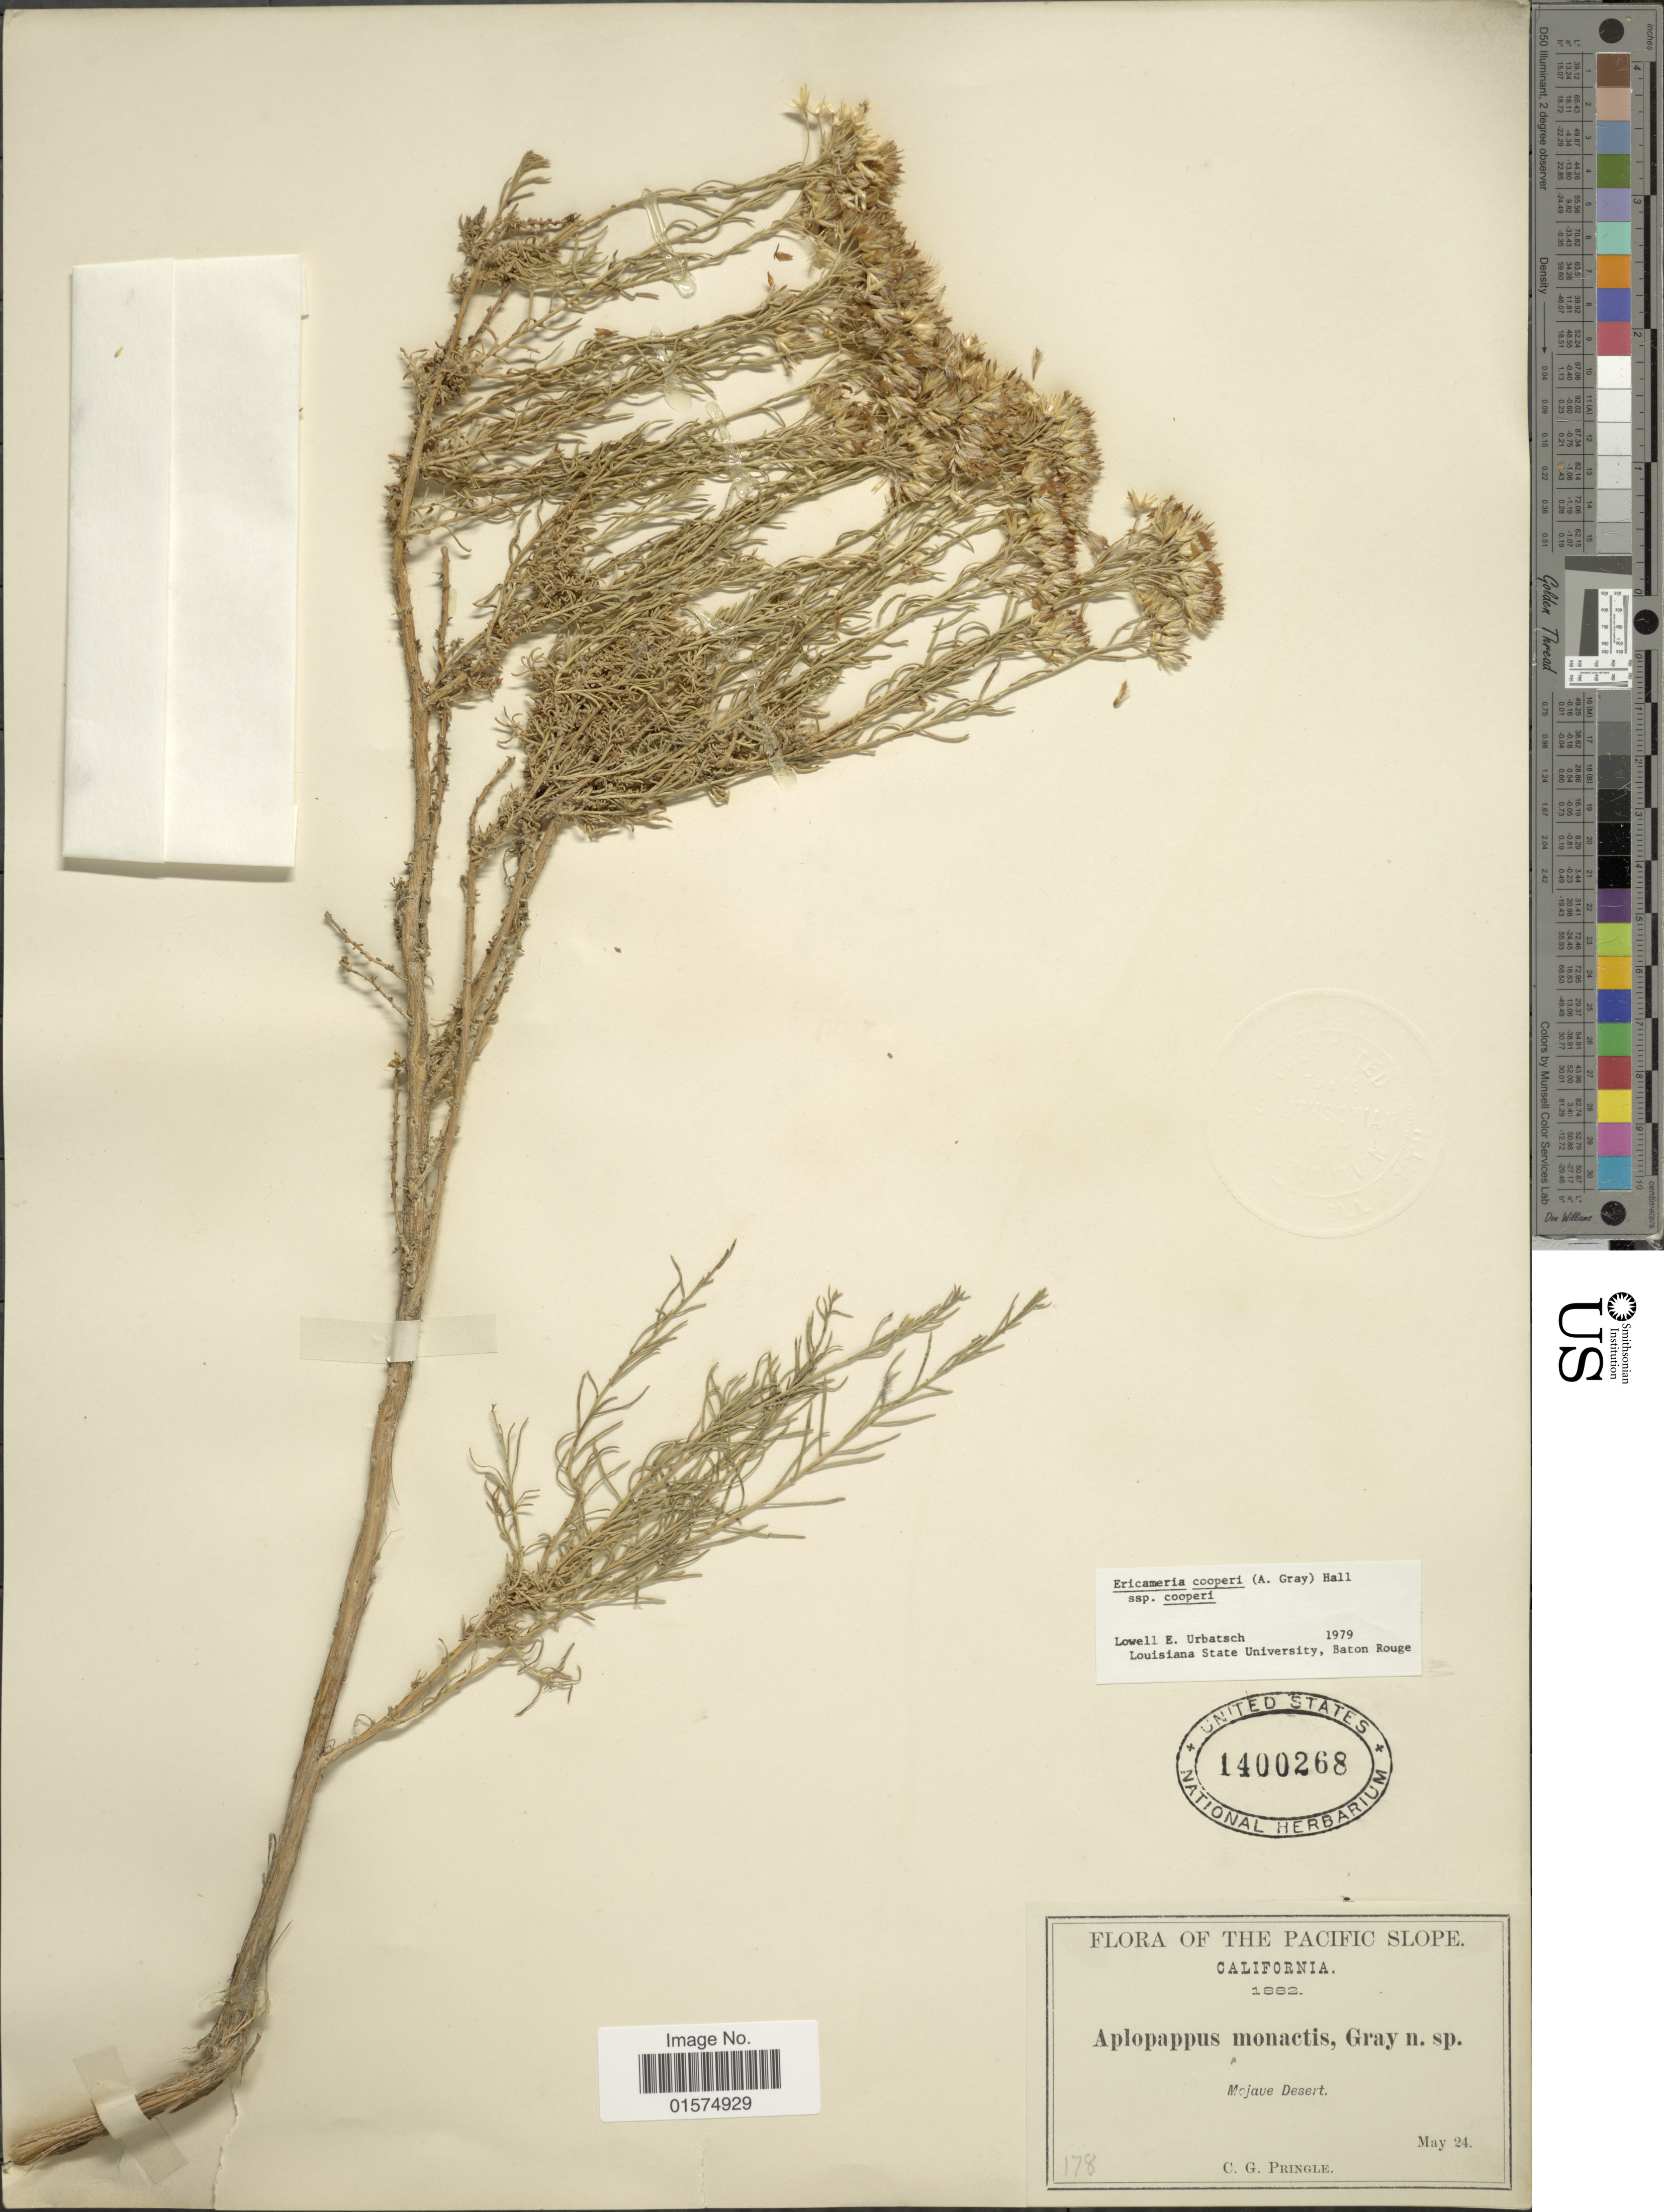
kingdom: Plantae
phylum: Tracheophyta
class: Magnoliopsida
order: Asterales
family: Asteraceae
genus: Ericameria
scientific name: Ericameria cooperi var. cooperi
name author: (A. Gray) Hall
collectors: C. G. Pringle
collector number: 178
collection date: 1882-05-24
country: United States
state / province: California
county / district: San Bernardino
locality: Pacific Slope. Mojave Desert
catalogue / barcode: US 1400268